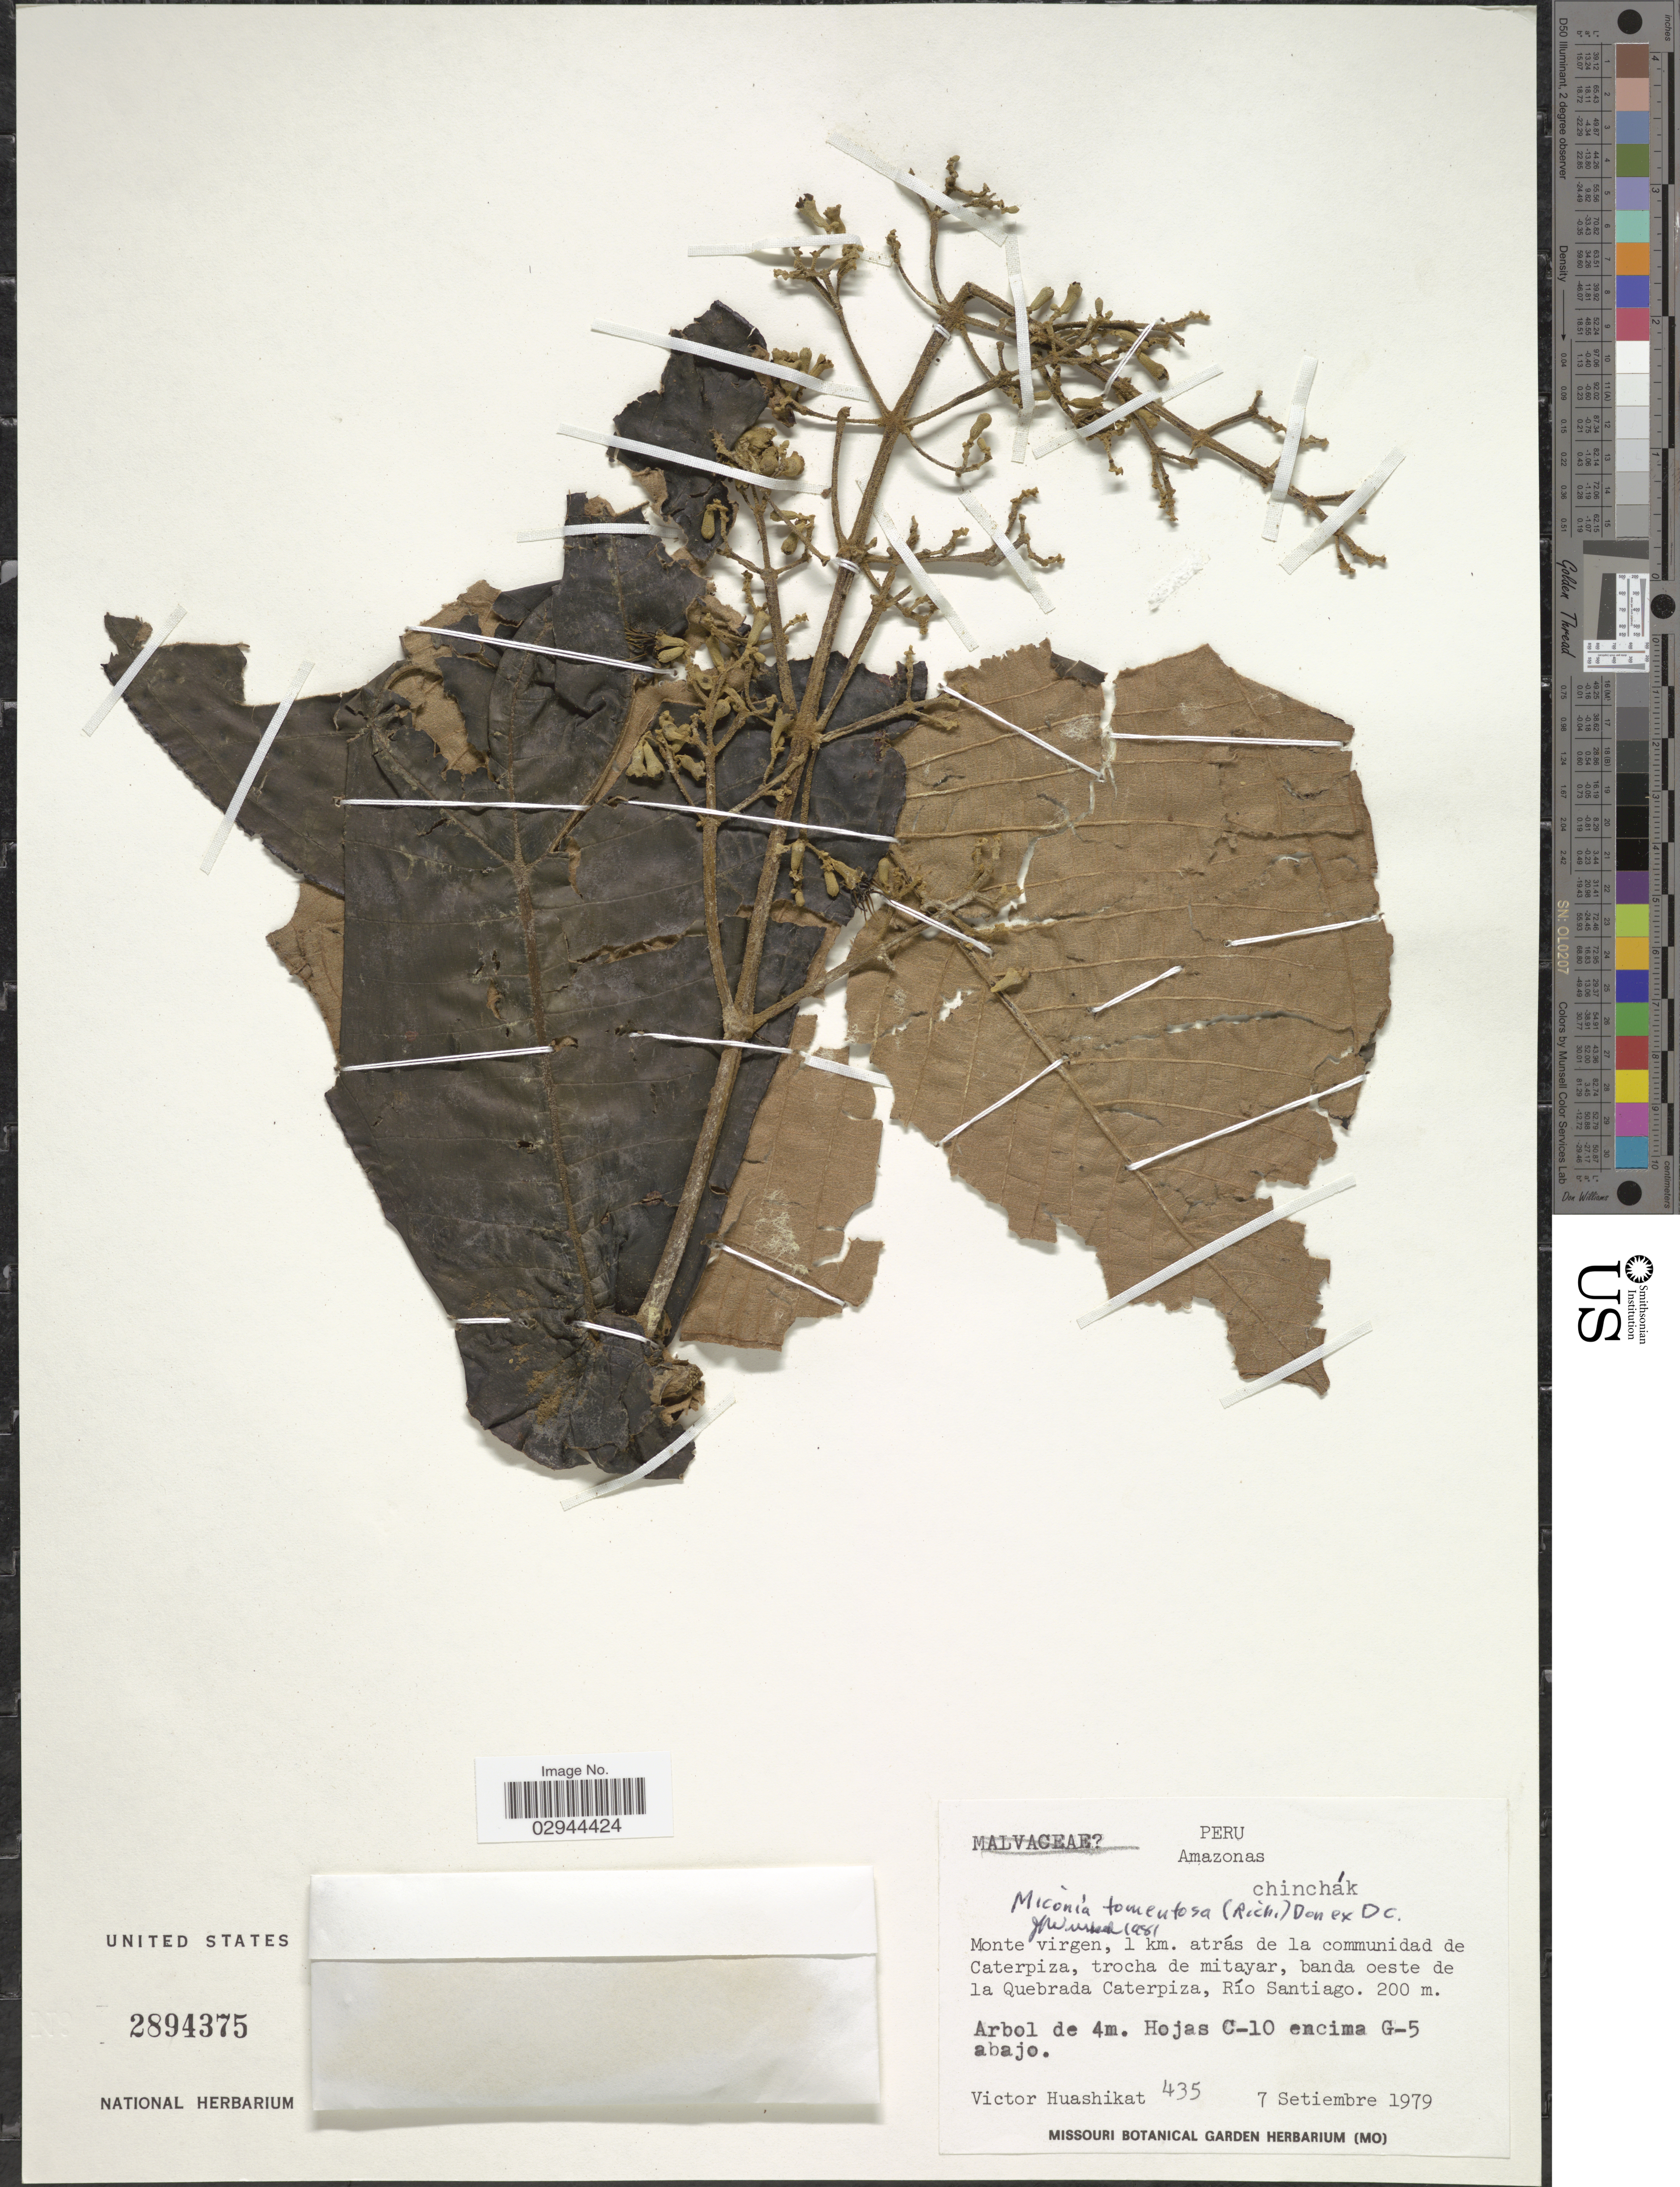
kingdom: Plantae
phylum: Tracheophyta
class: Magnoliopsida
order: Myrtales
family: Melastomataceae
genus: Miconia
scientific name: Miconia tomentosa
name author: (Rich.) D. Don ex DC.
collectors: V. Huashikat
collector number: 435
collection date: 1979-09-07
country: Peru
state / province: Amazonas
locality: Monte virgen, 1 km. atrás de la communidad de Caterpiza, trocha de mitayar, banda oeste de la Quebrada Caterpiza, Río Santiago.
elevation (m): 200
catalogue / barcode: US 2894375